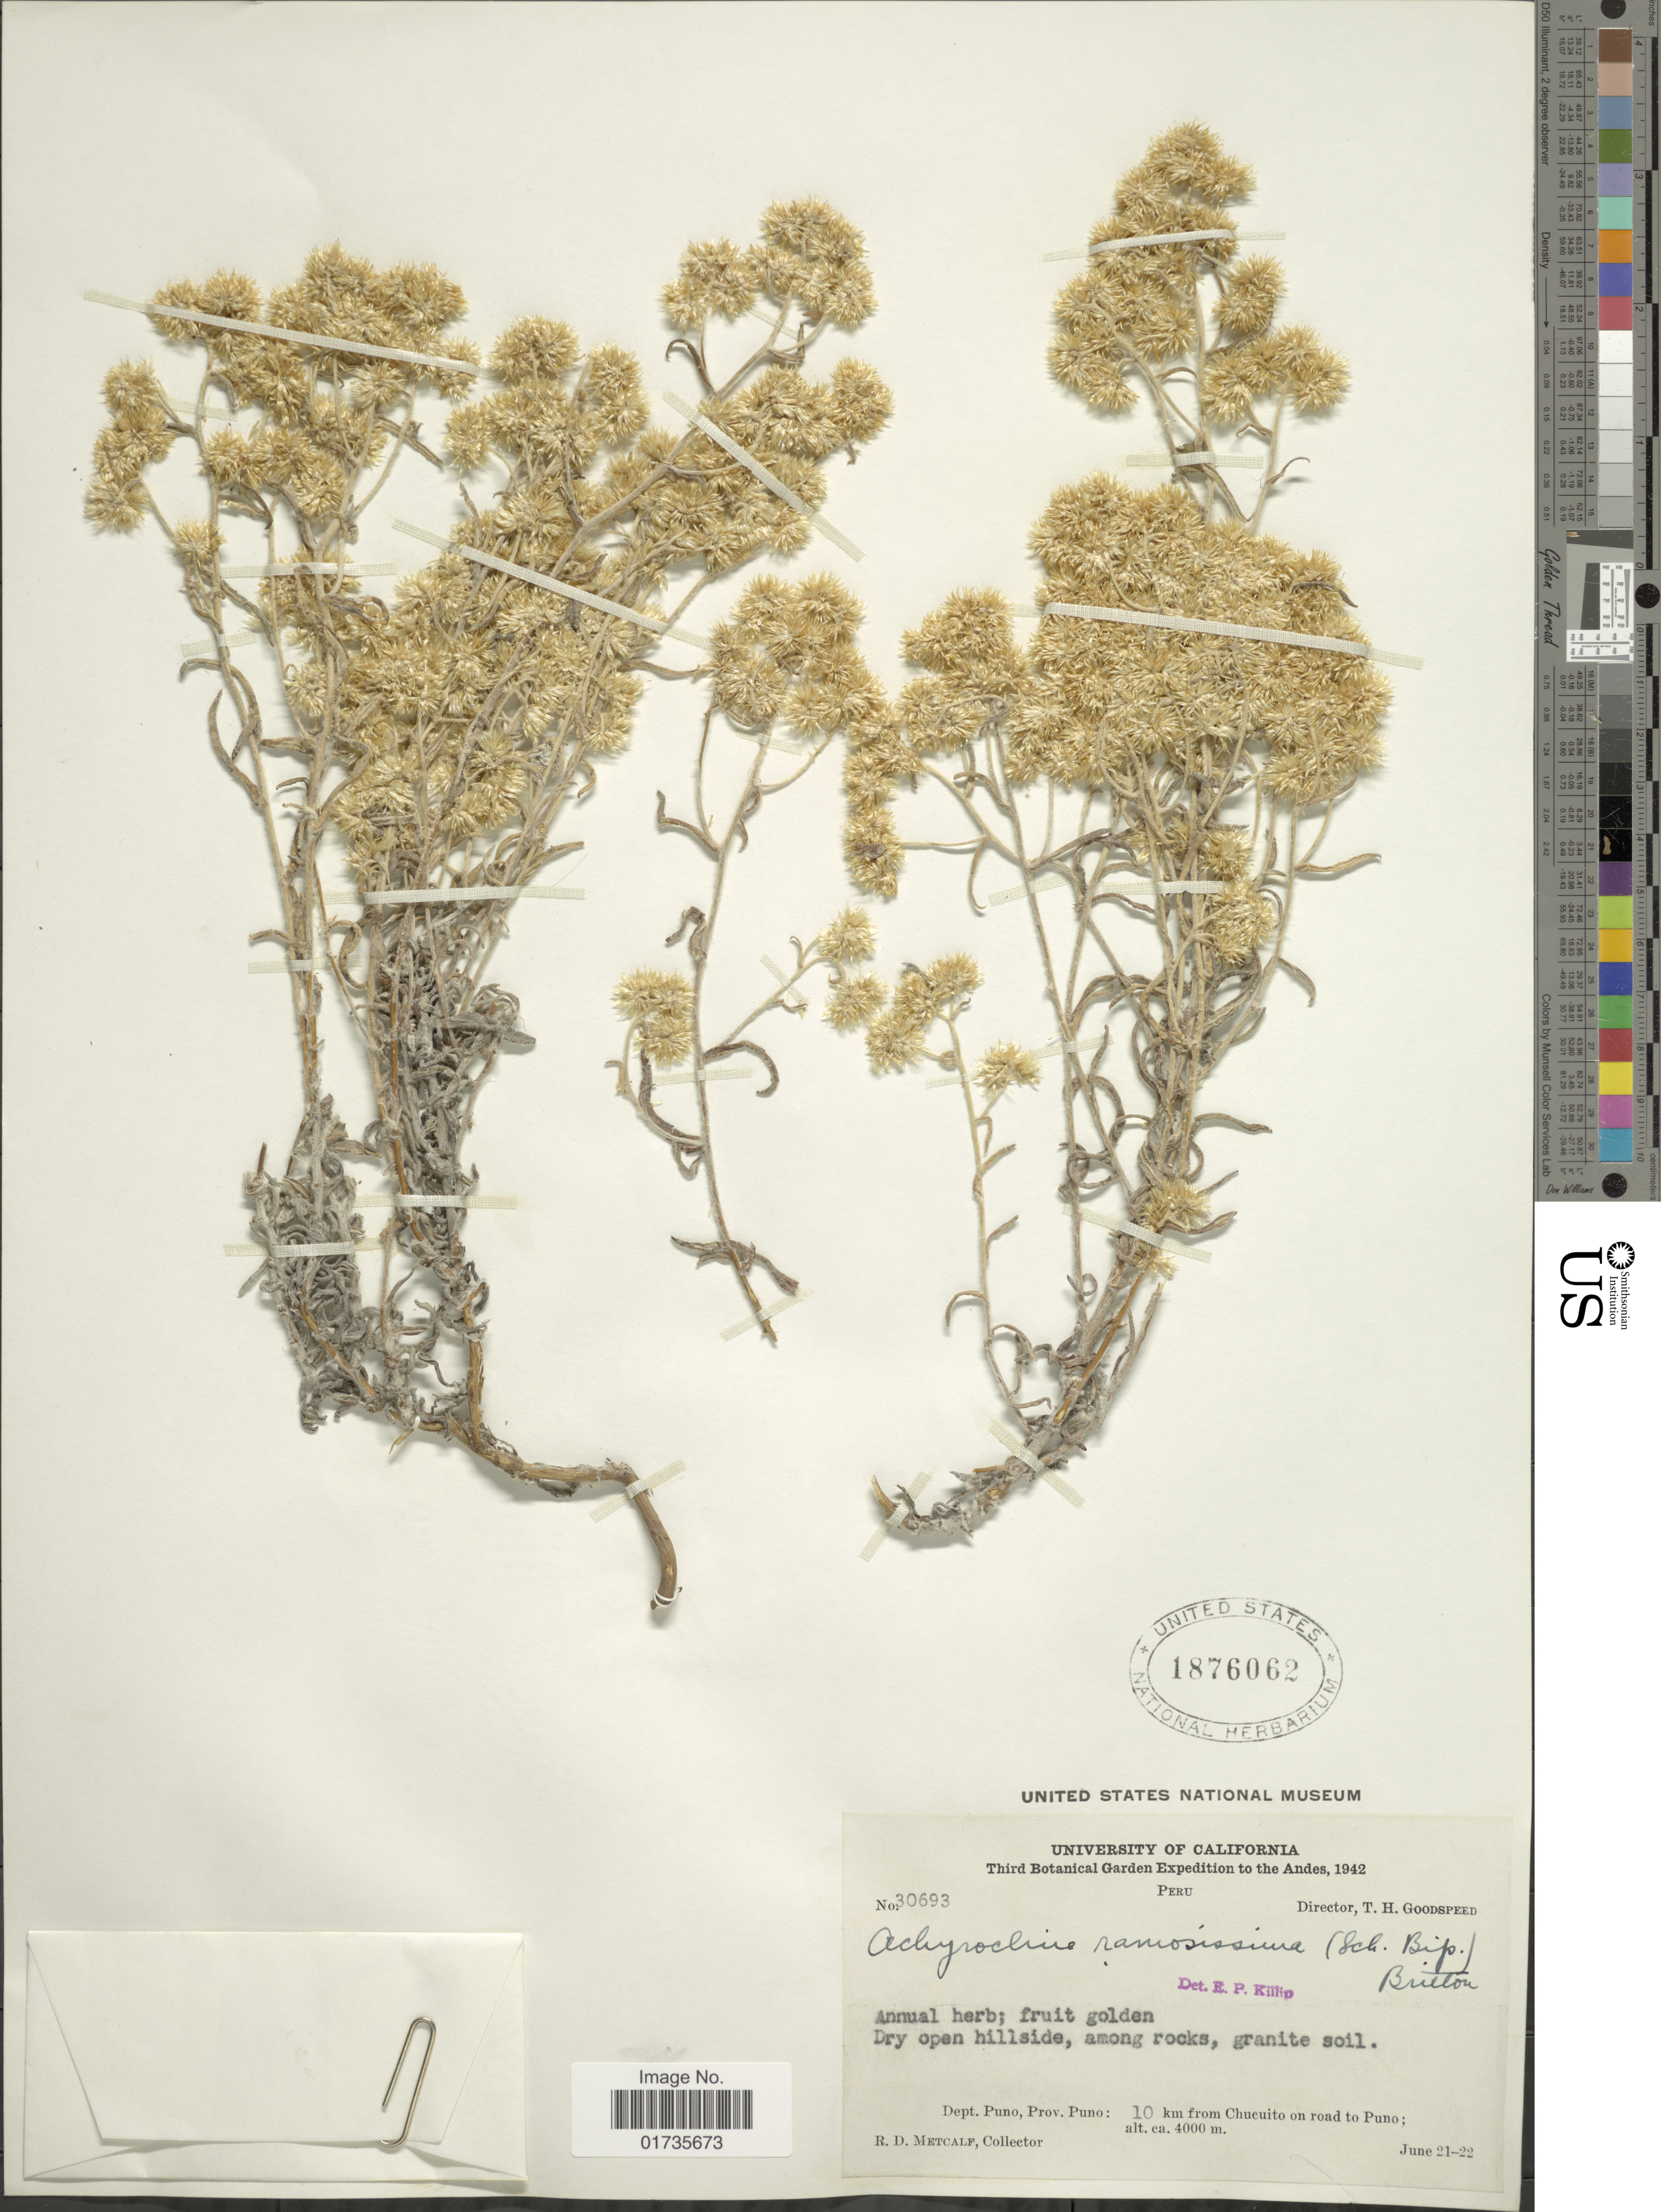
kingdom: Plantae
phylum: Tracheophyta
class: Magnoliopsida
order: Asterales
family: Asteraceae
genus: Achyrocline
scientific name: Achyrocline ramosissima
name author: (Sch. Bip.) Britton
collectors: R. D. Metcalf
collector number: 30693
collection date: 1942-06-21/1942-06-22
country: Peru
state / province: Puno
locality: Dept. Puno: 10 k from Chucuito on road to Puno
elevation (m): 4000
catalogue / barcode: US 1876062